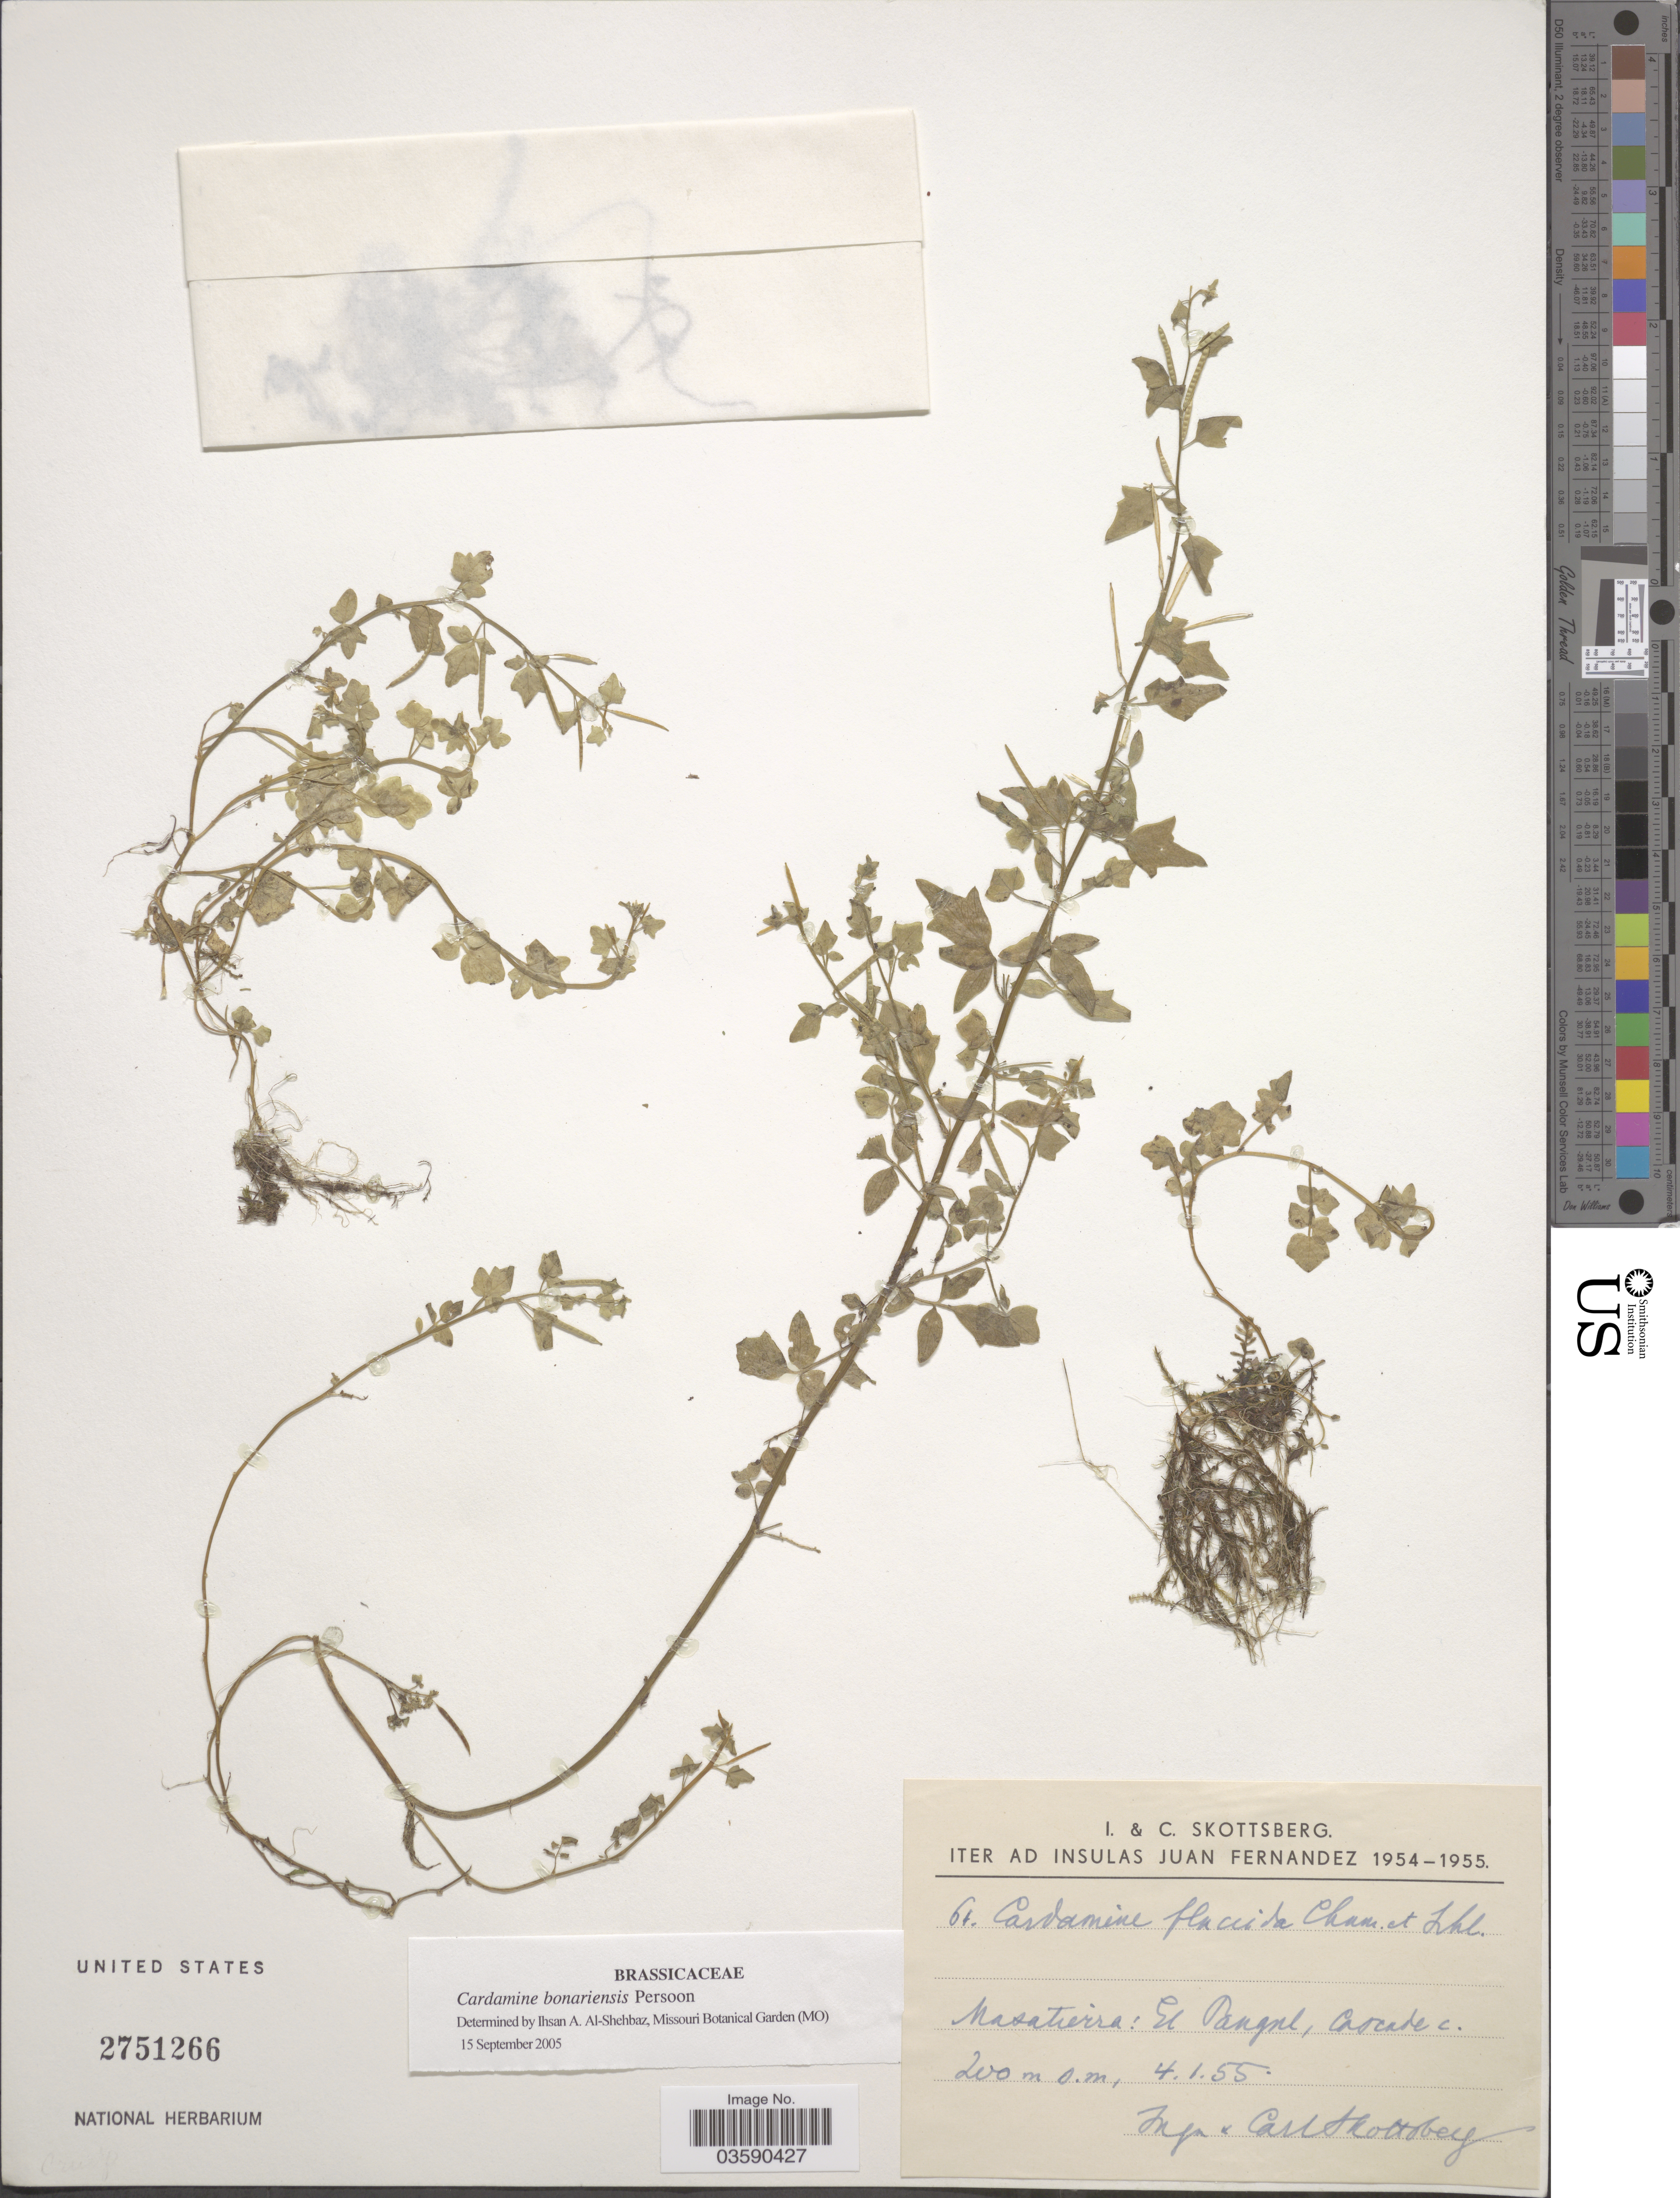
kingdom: Plantae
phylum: Tracheophyta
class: Magnoliopsida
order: Brassicales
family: Brassicaceae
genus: Cardamine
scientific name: Cardamine bonariensis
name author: Pers.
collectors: I. Skottsberg & C. Skottsberg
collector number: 61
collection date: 1955-01-04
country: Chile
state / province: Valparaíso (V)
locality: Iter ad Insulas Juan Fernandez. Masatierra: El Pangal, Cascade.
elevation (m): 200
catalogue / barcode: US 2751266